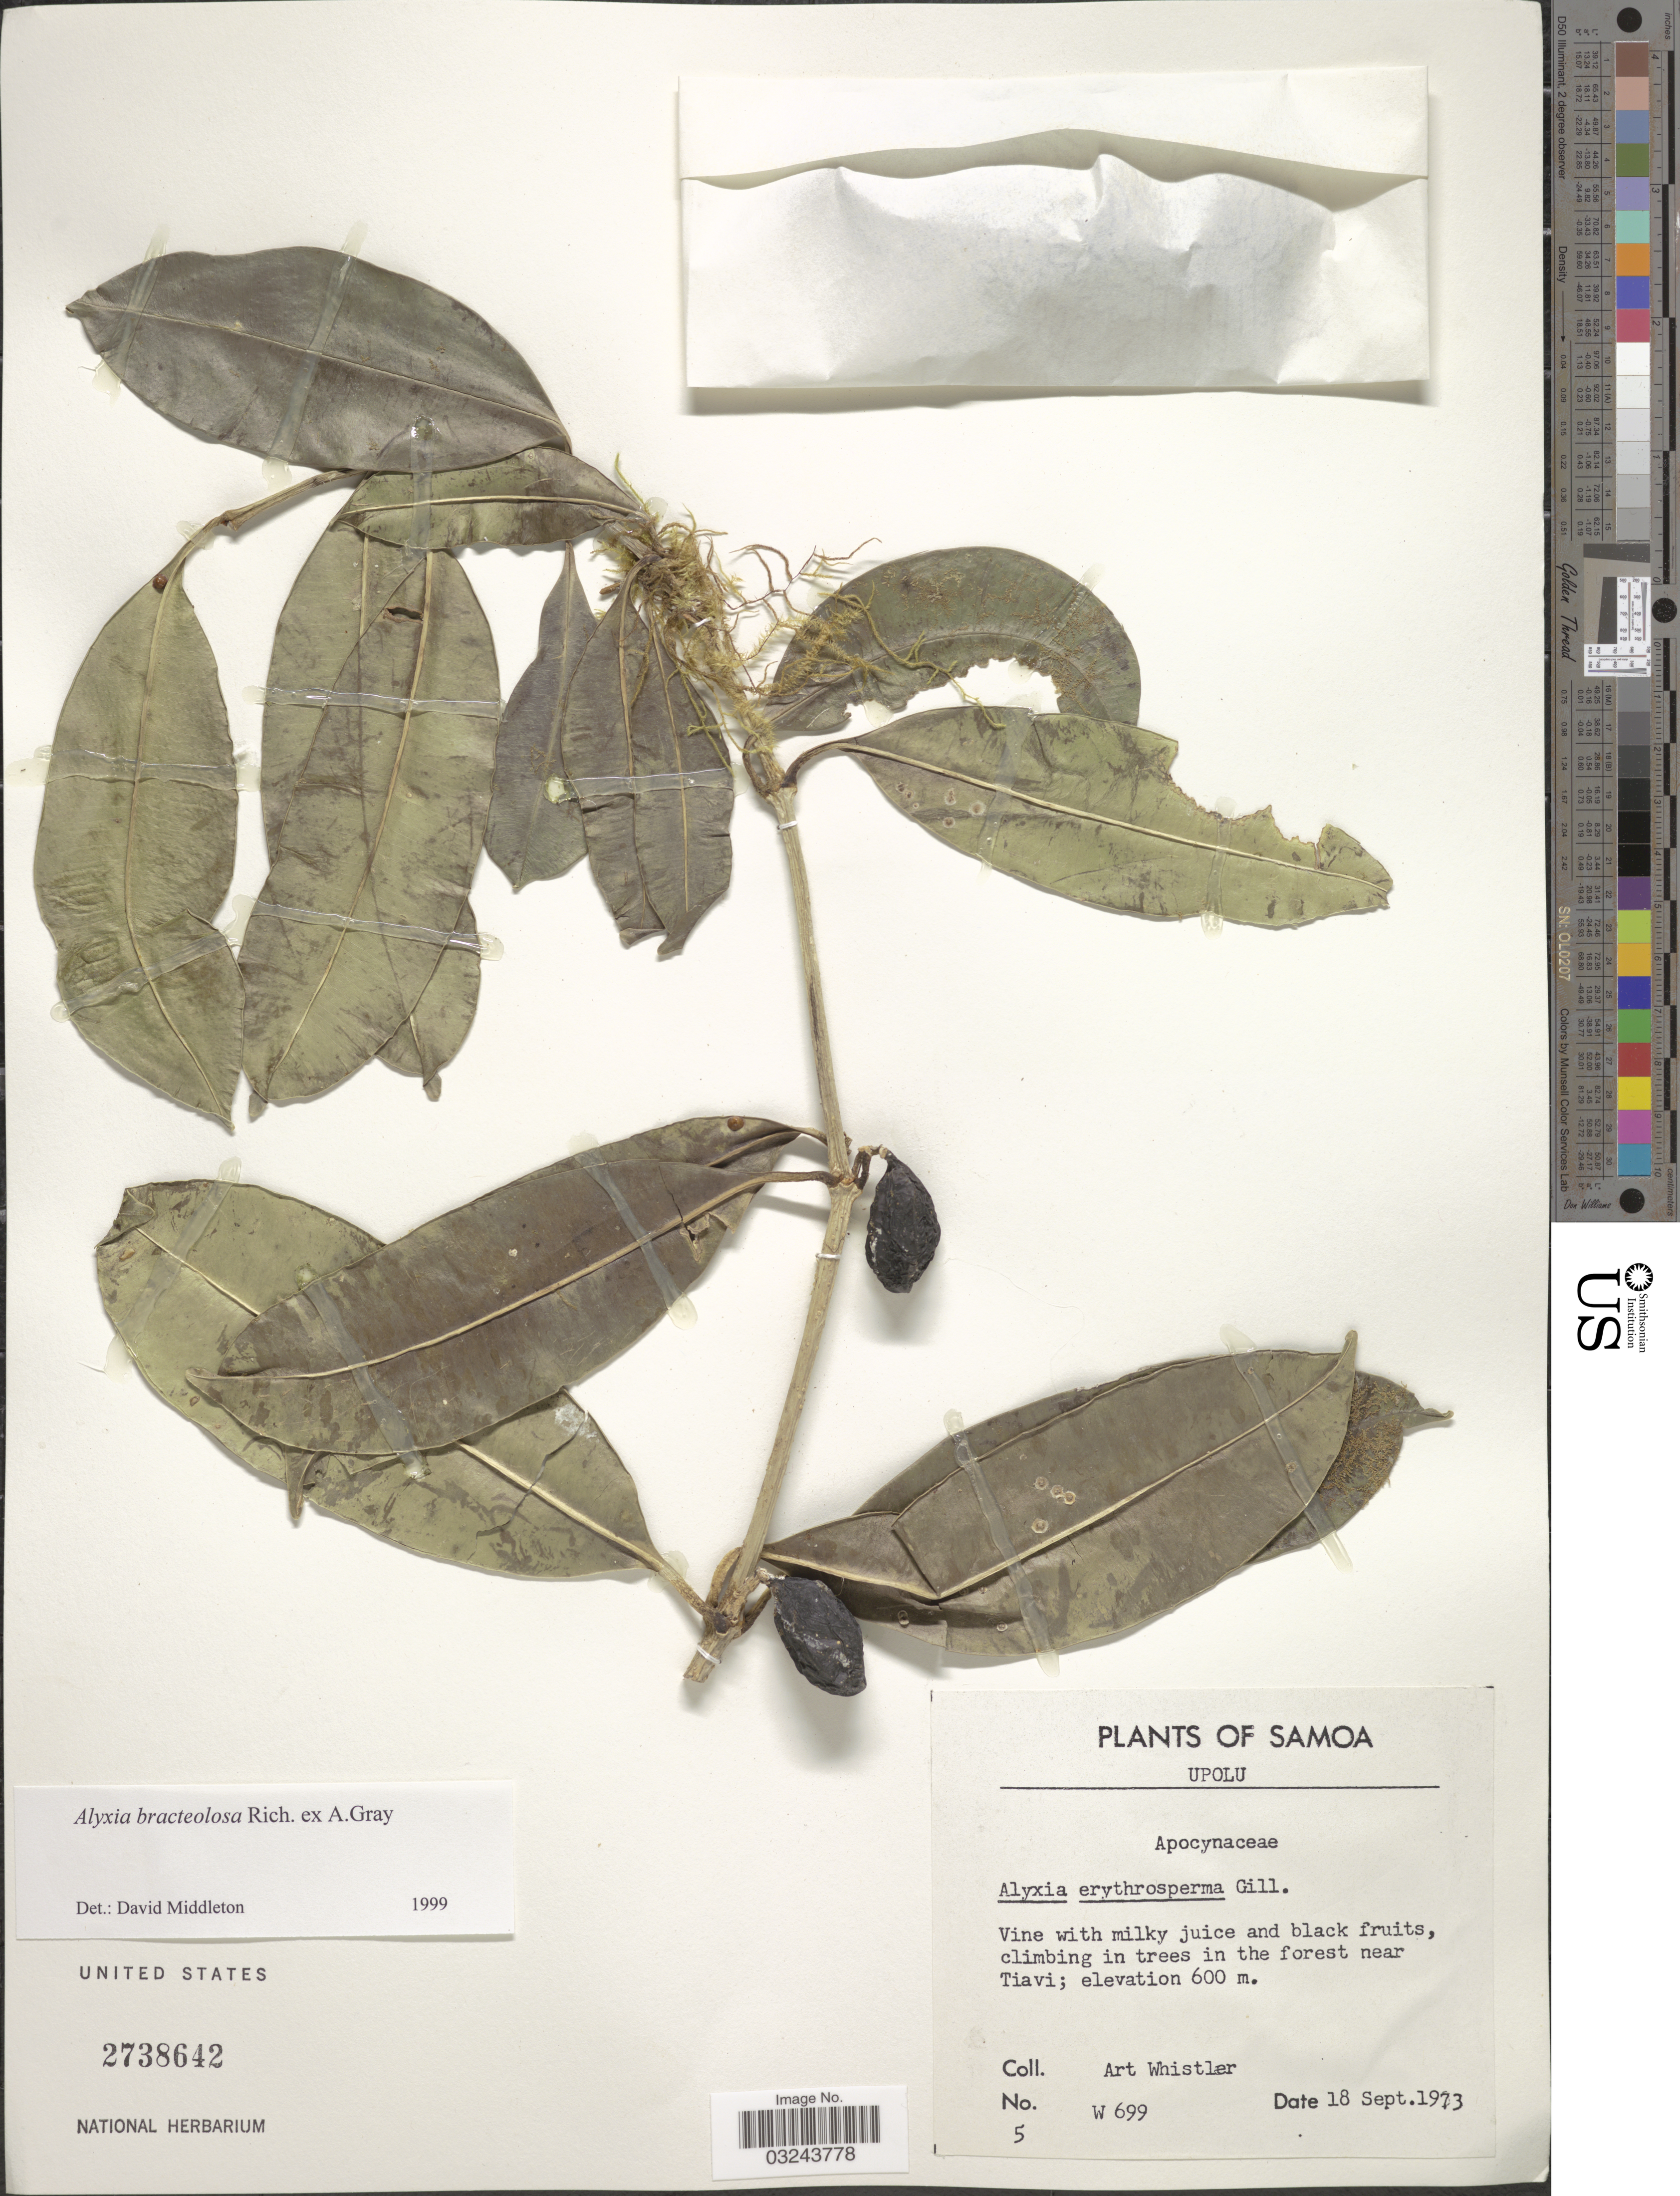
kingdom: Plantae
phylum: Tracheophyta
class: Magnoliopsida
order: Gentianales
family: Apocynaceae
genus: Alyxia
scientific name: Alyxia bracteolosa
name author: W.P. Rich ex A. Gray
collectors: A. Whistler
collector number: W699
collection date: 1973-09-18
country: Samoa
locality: Samoa. Upolu. Climbing in trees in the forest near Tiavi.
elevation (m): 600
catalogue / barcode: US 2738642